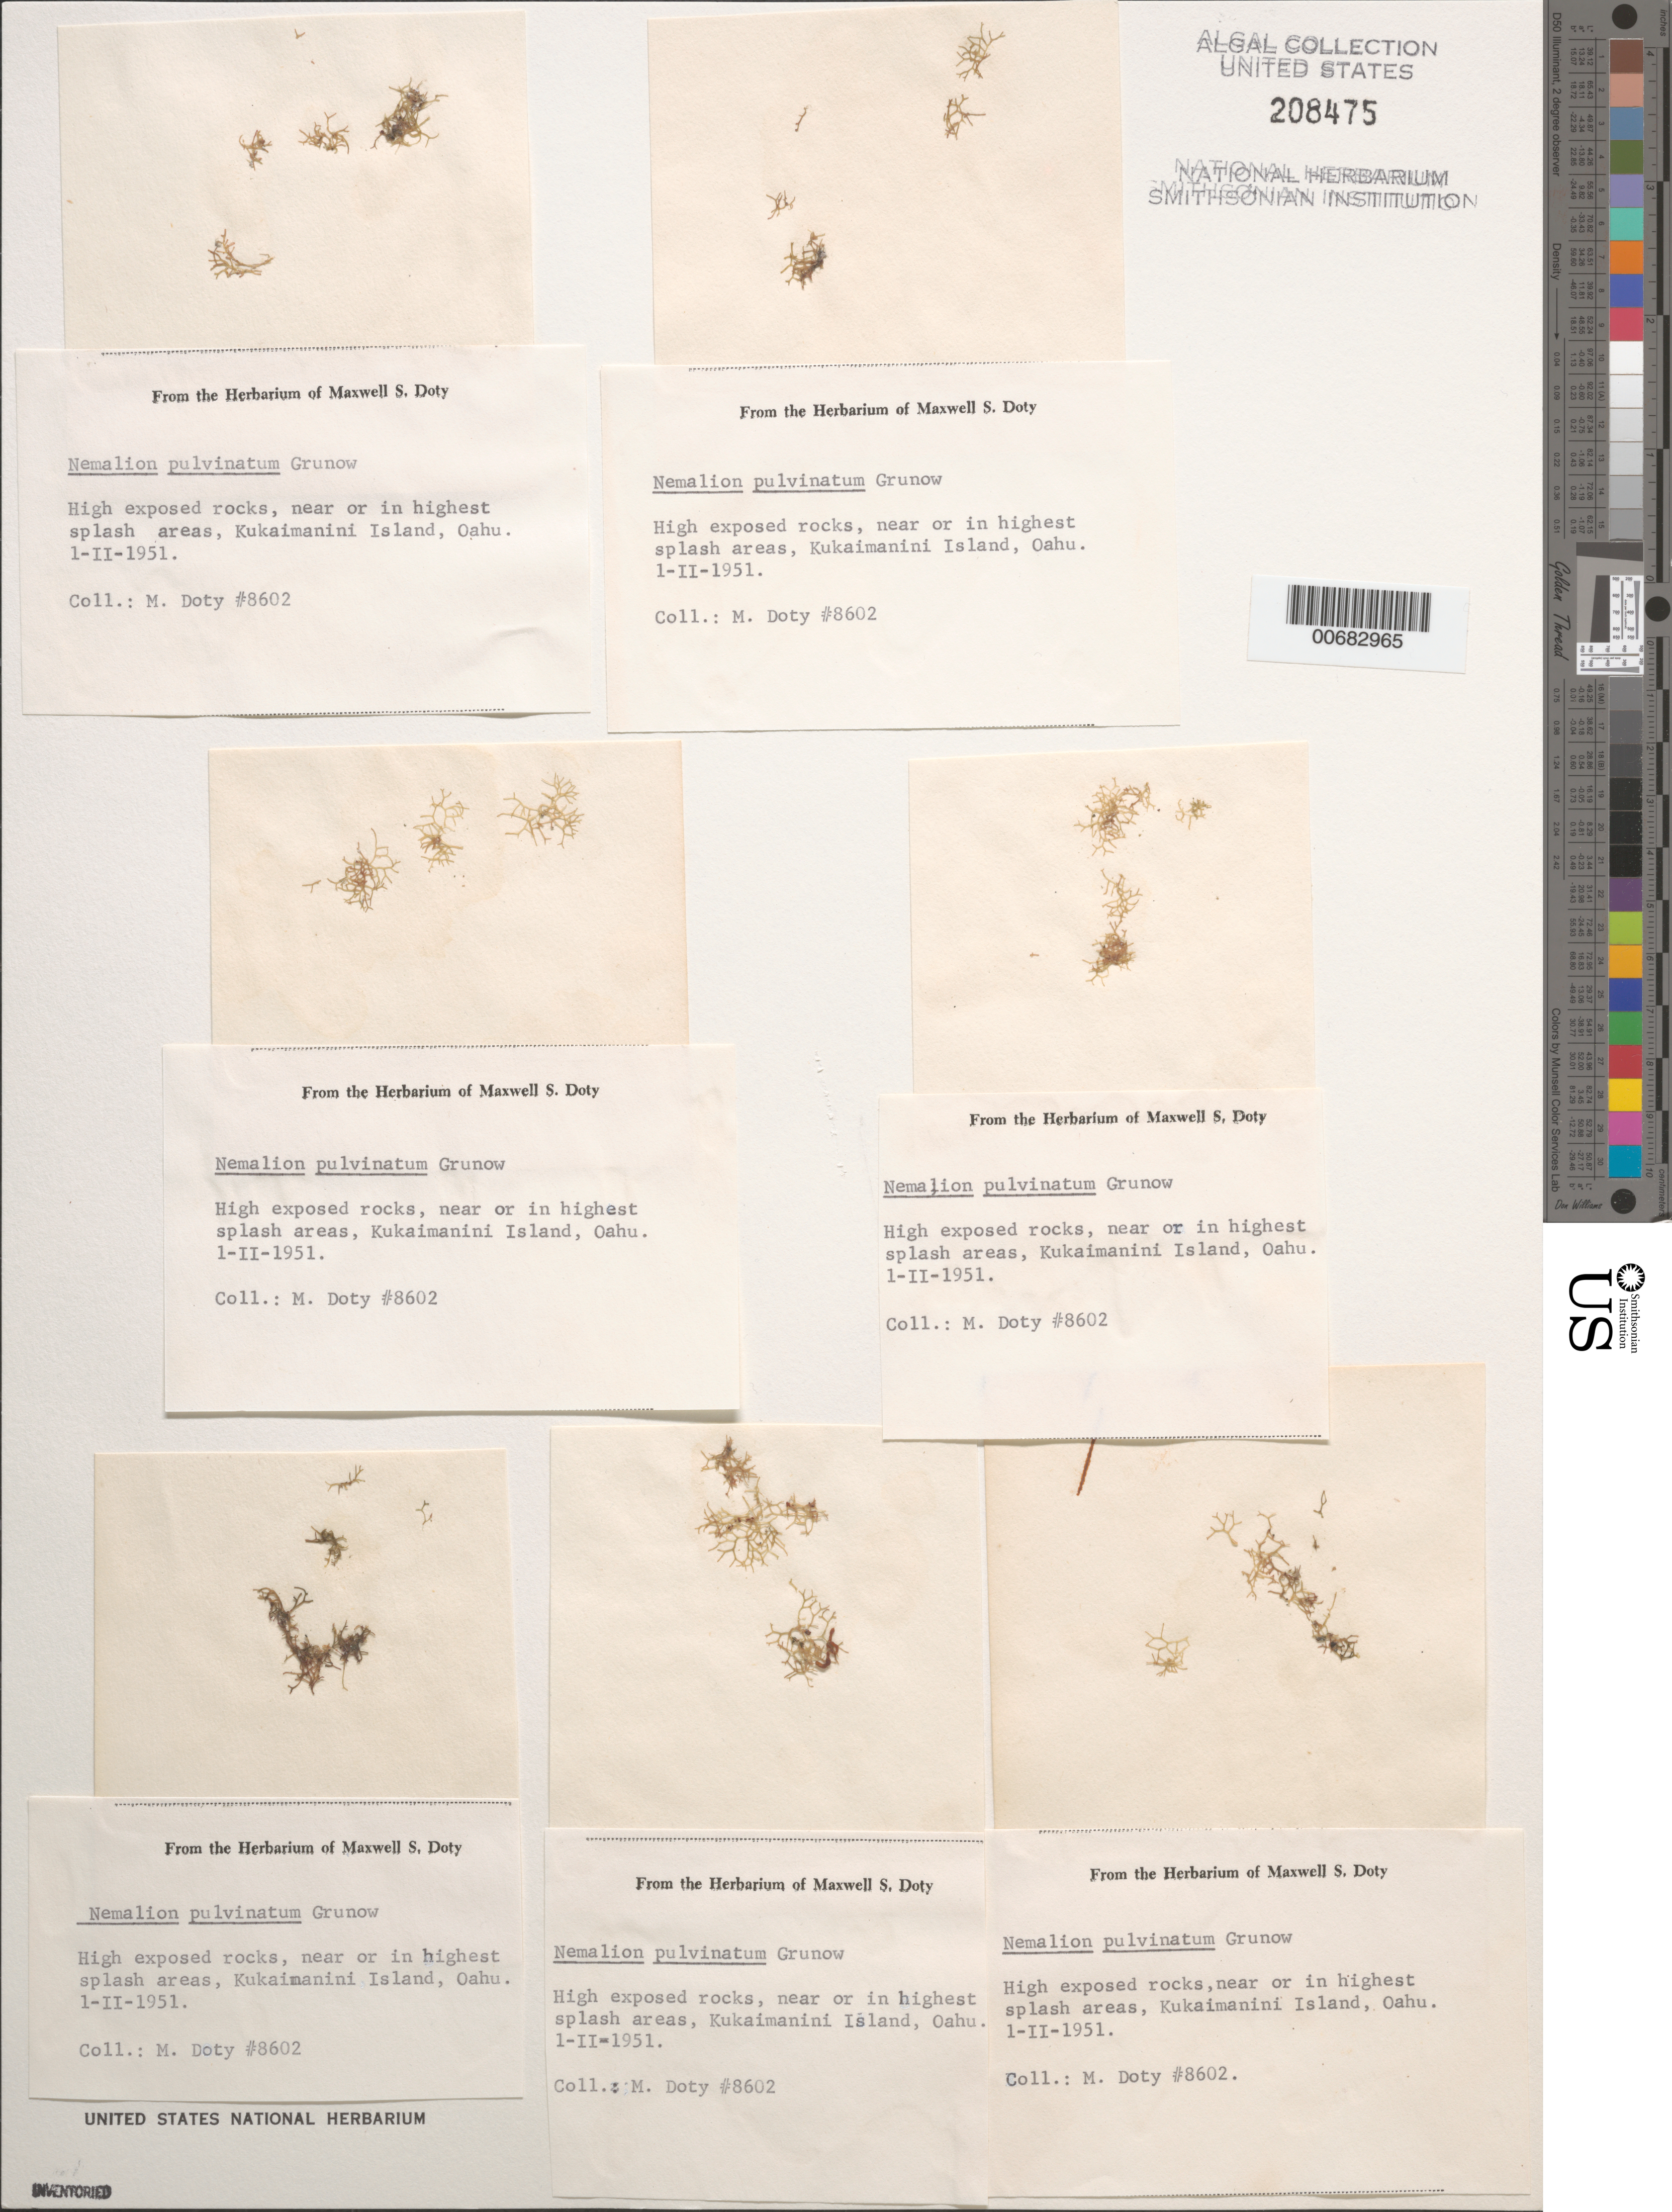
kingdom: Plantae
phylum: Rhodophyta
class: Florideophyceae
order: Nemaliales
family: Liagoraceae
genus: Dermonema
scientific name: Dermonema pulvinatum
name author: (Grunow in) K.C. Fan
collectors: M. S. Doty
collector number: MSD 8602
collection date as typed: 01 Feb 1951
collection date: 1951-02-01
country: United States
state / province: Hawaii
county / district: Honolulu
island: Oahu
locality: Kukaimanini Island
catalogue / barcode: US 208475